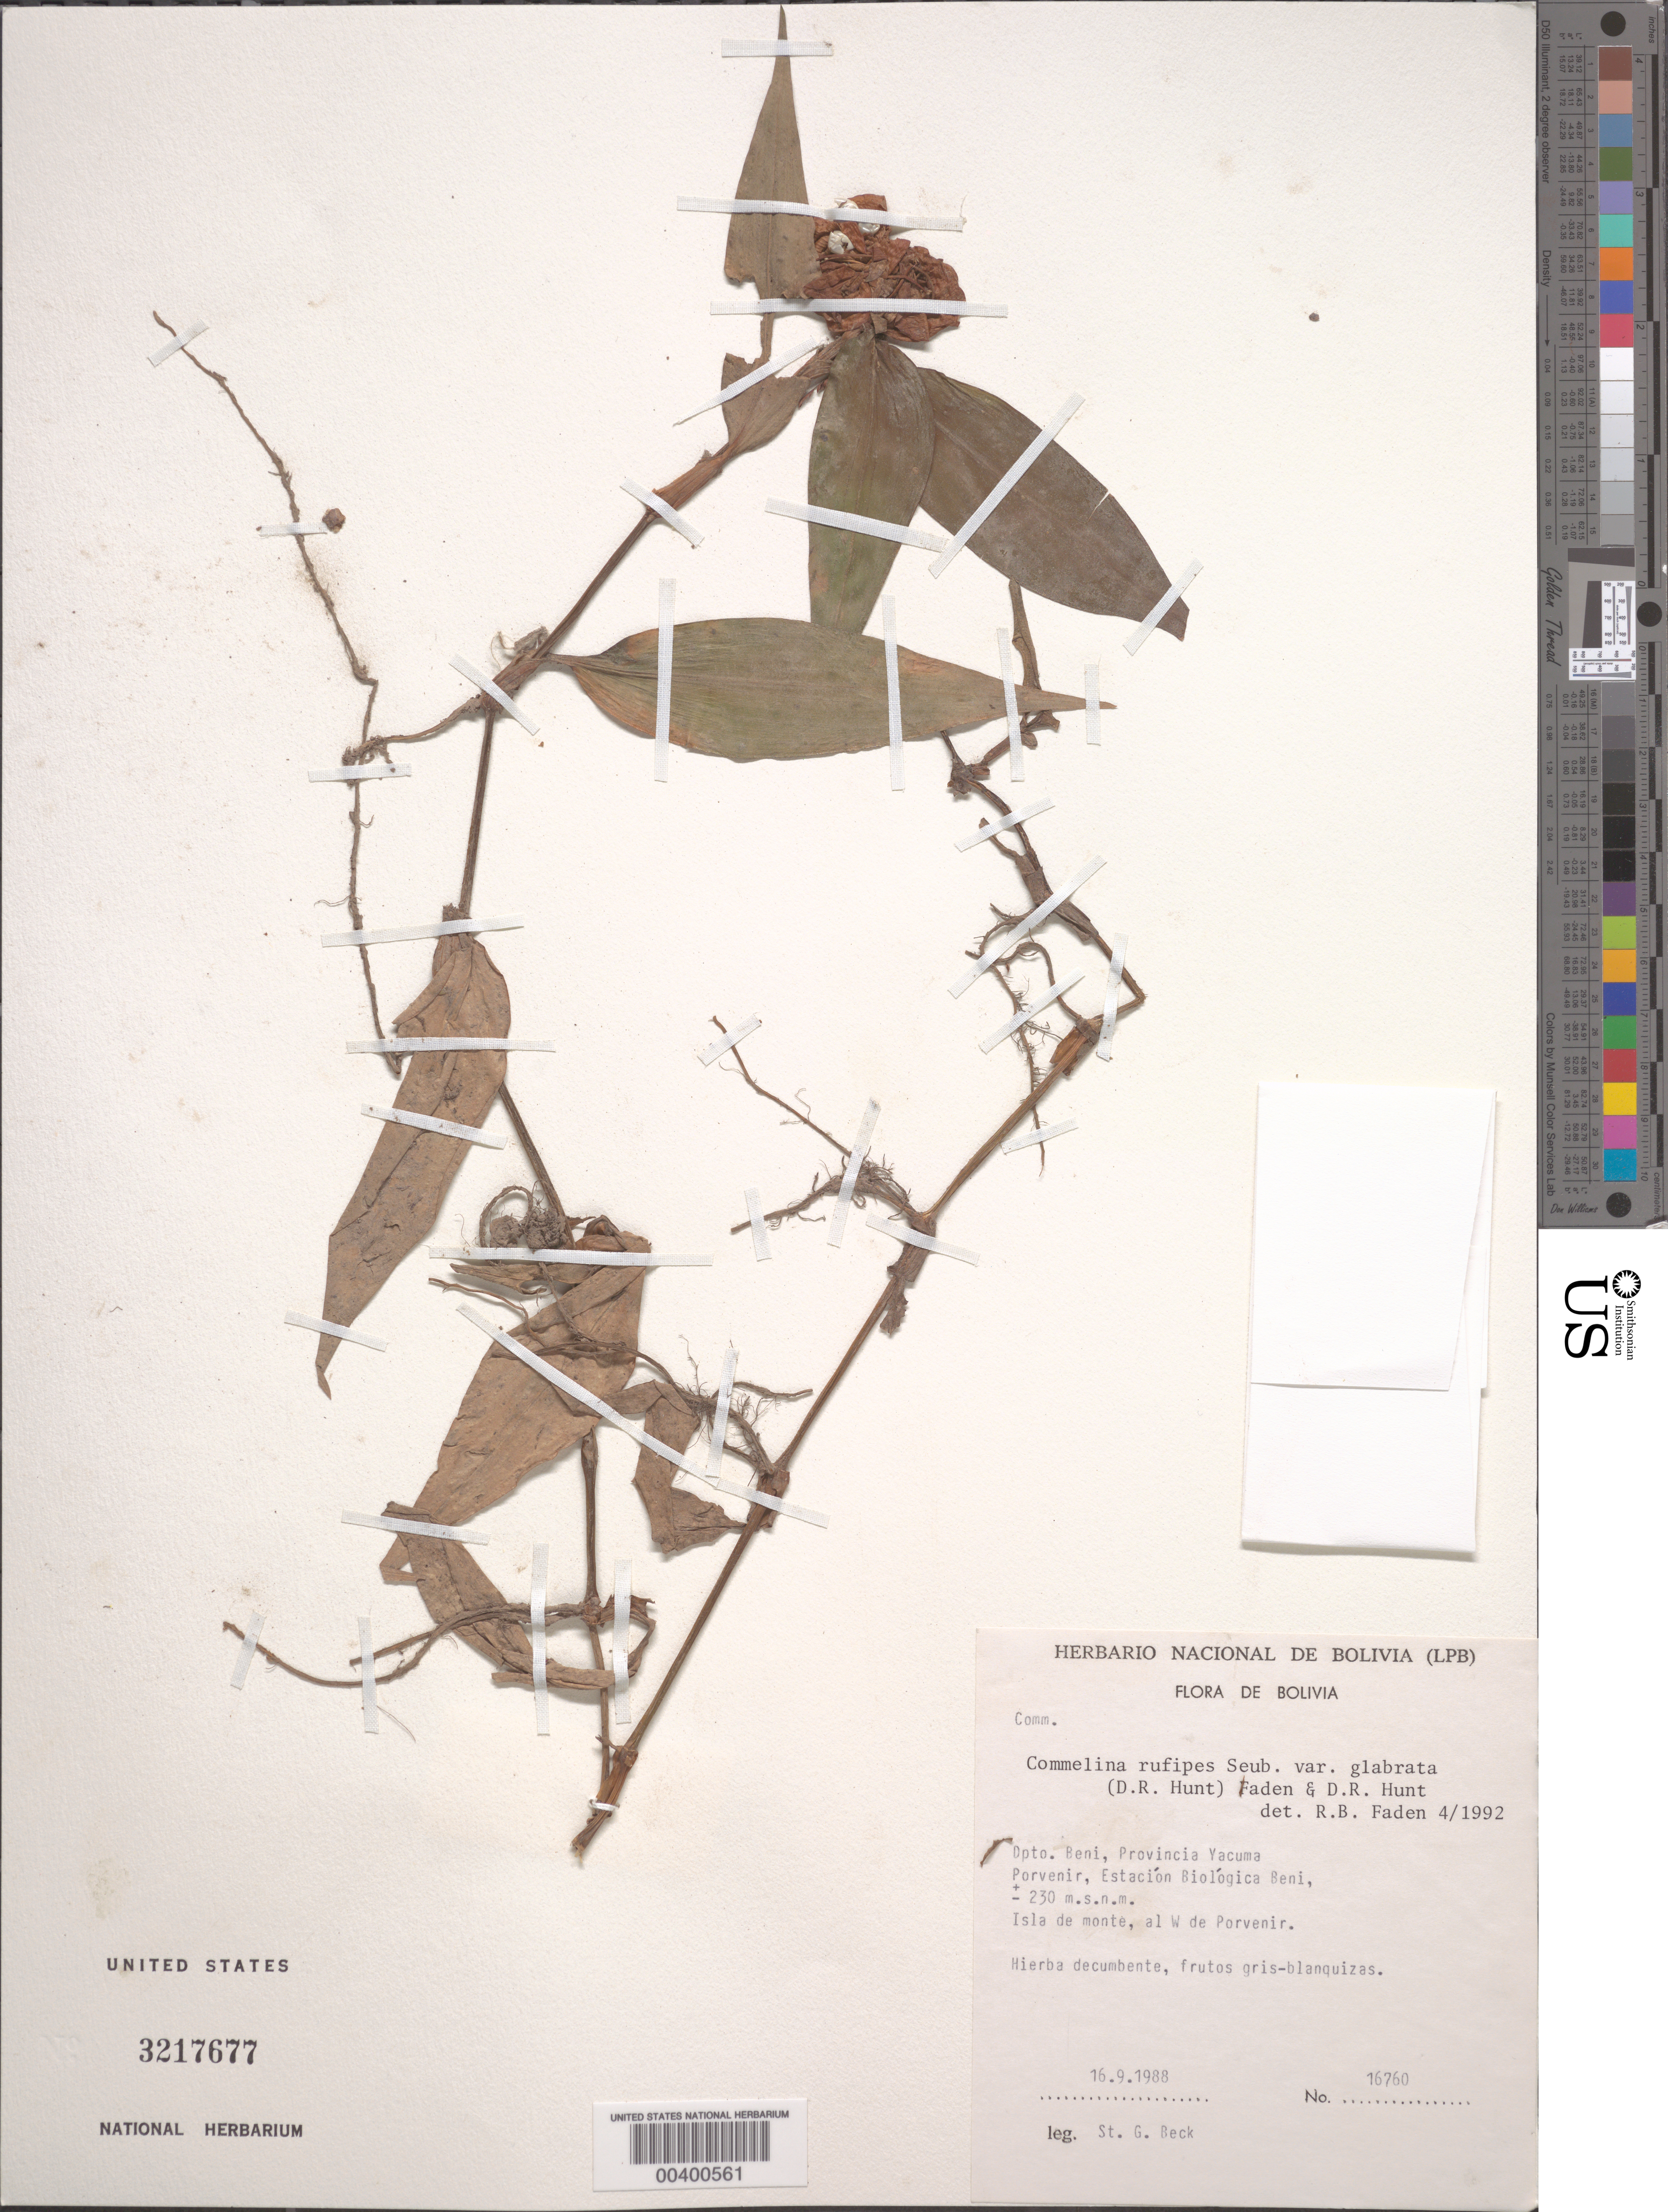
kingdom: Plantae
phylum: Tracheophyta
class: Liliopsida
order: Commelinales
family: Commelinaceae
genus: Commelina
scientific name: Commelina rufipes var. glabrata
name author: (D.R. Hunt) Faden & D.R. Hunt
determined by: Faden, Robert B., (US), Smithsonian Institution - National Museum of Natural History (UNITED STATES)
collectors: S. G. Beck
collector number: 16760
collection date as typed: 16 Sep 1988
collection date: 1988-09-16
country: Bolivia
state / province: Beni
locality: Yacuma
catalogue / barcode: US 3217677